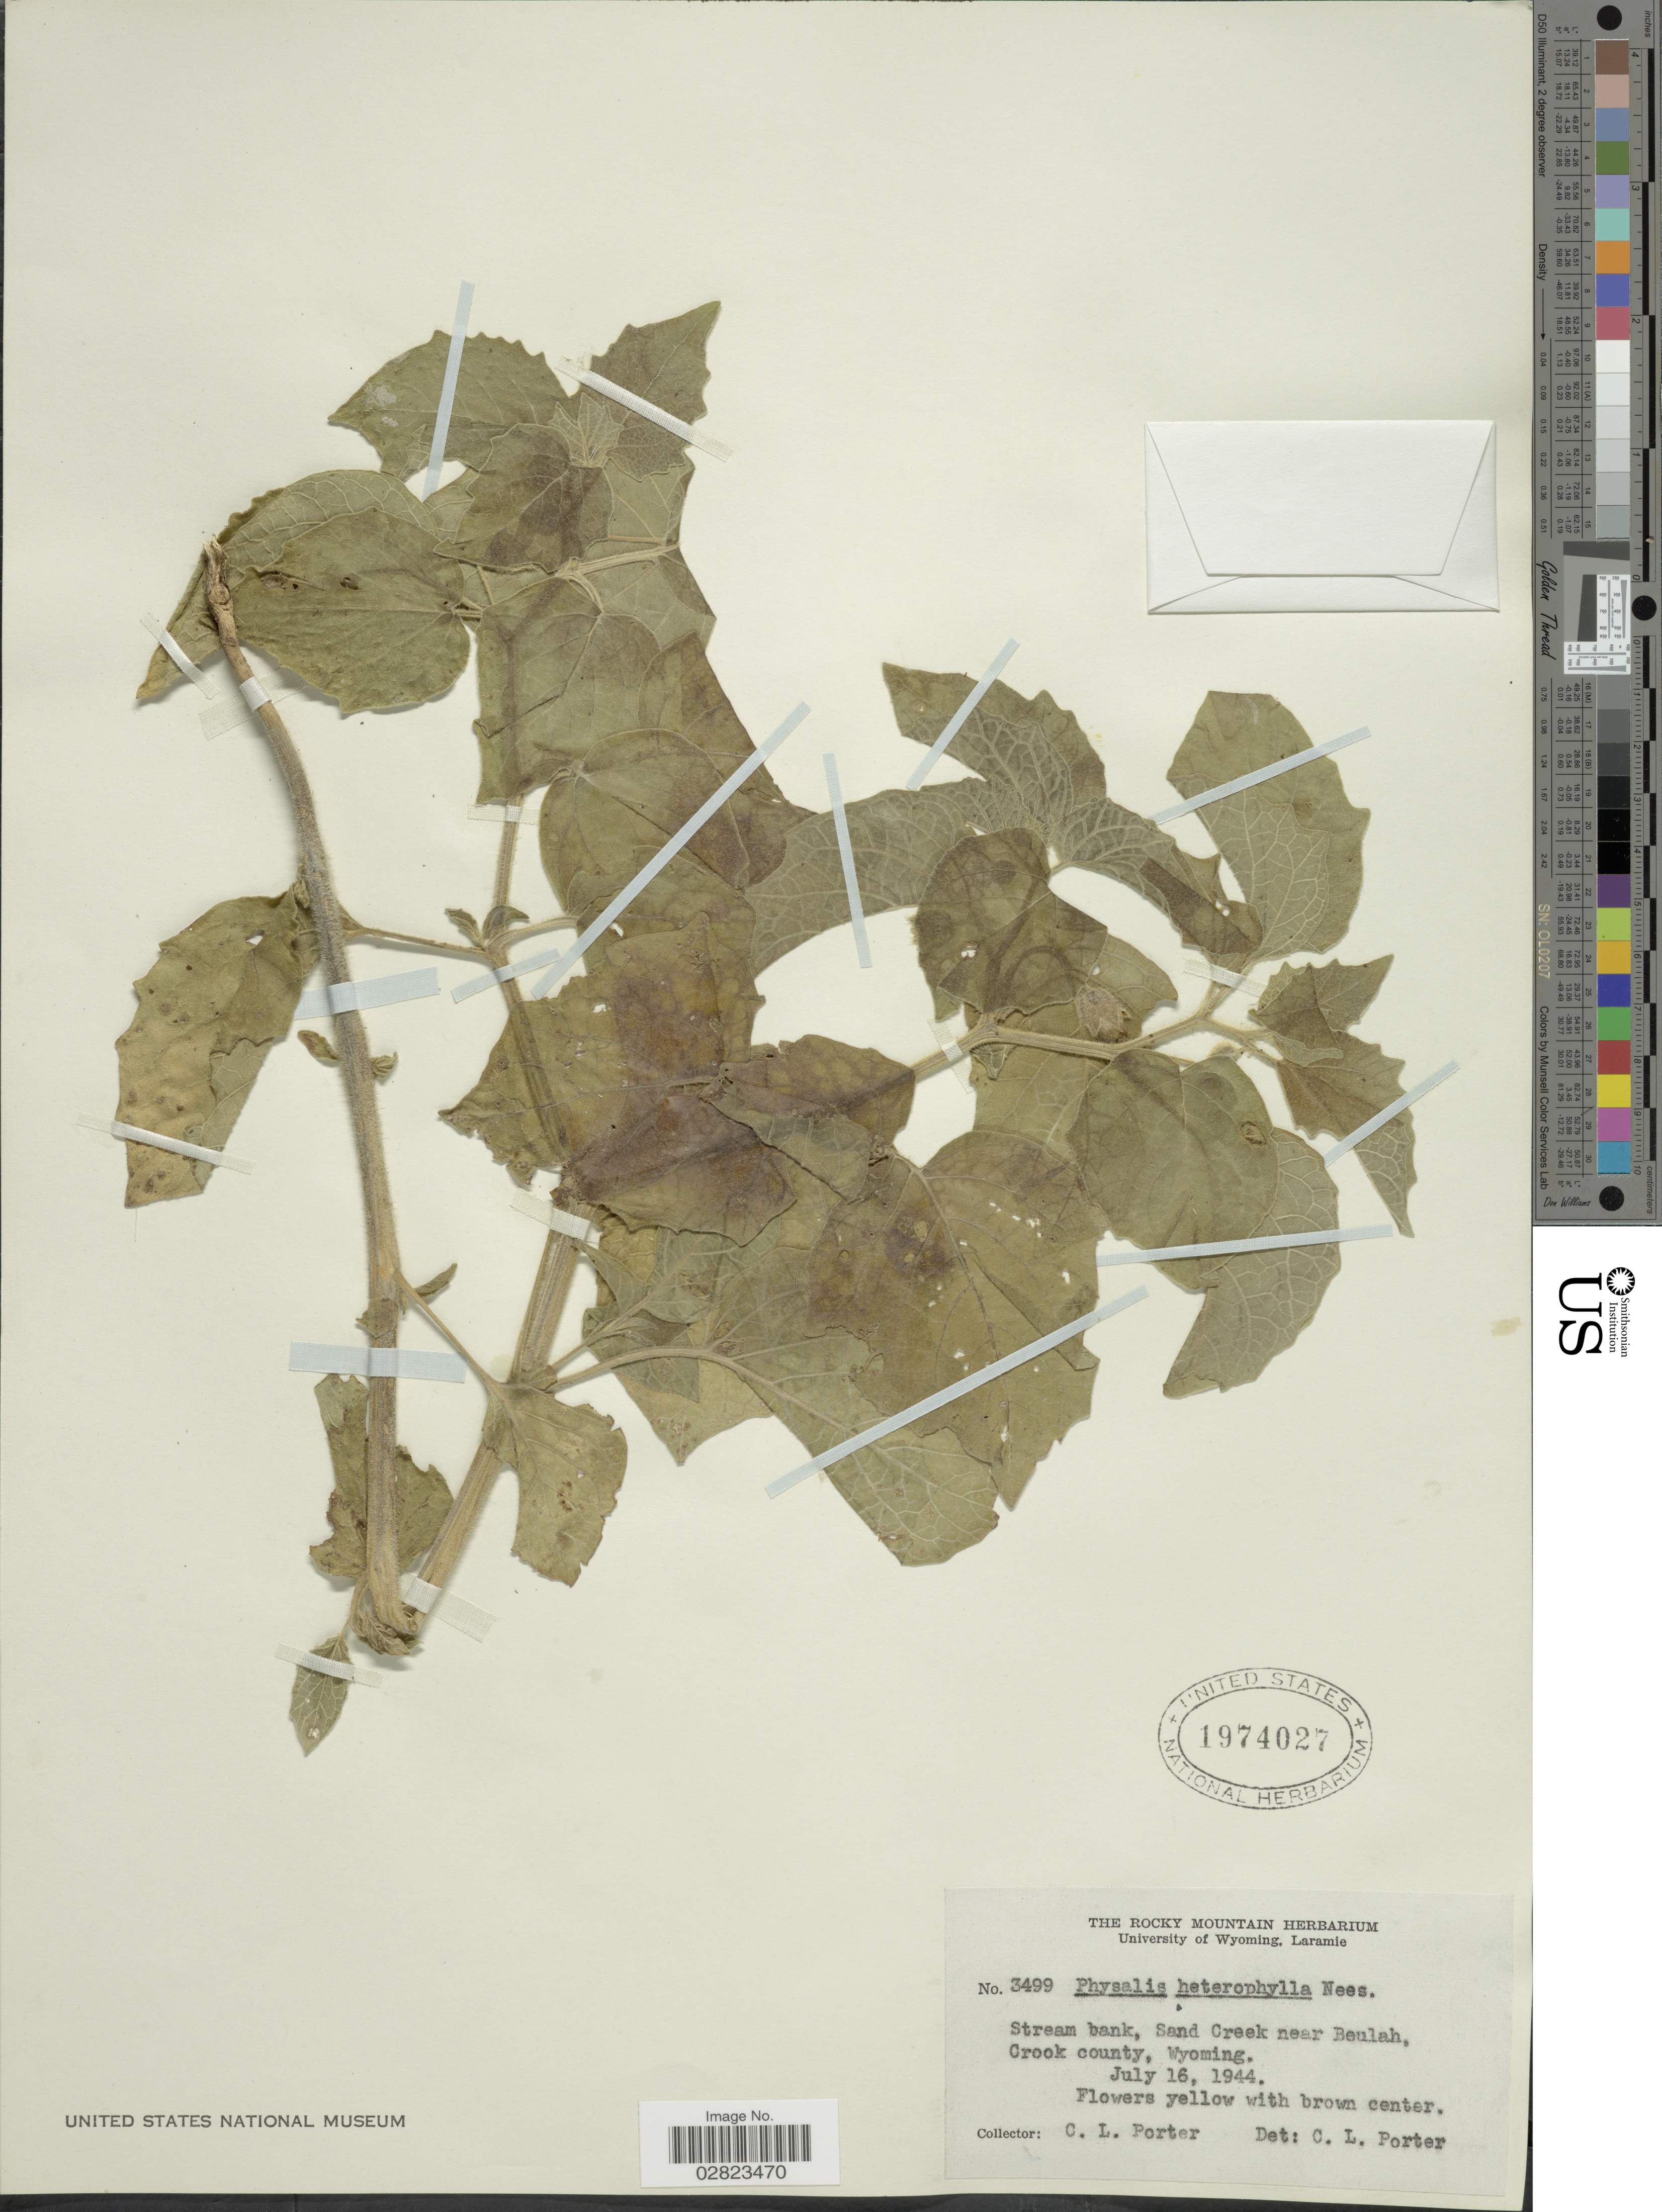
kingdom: Plantae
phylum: Tracheophyta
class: Magnoliopsida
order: Solanales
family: Solanaceae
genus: Physalis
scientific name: Physalis heterophylla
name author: Nees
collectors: C. L. Porter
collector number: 3499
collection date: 1944-07-16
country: United States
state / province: Wyoming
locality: Sand Creek near Beulah, Crook county.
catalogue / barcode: US 1974027